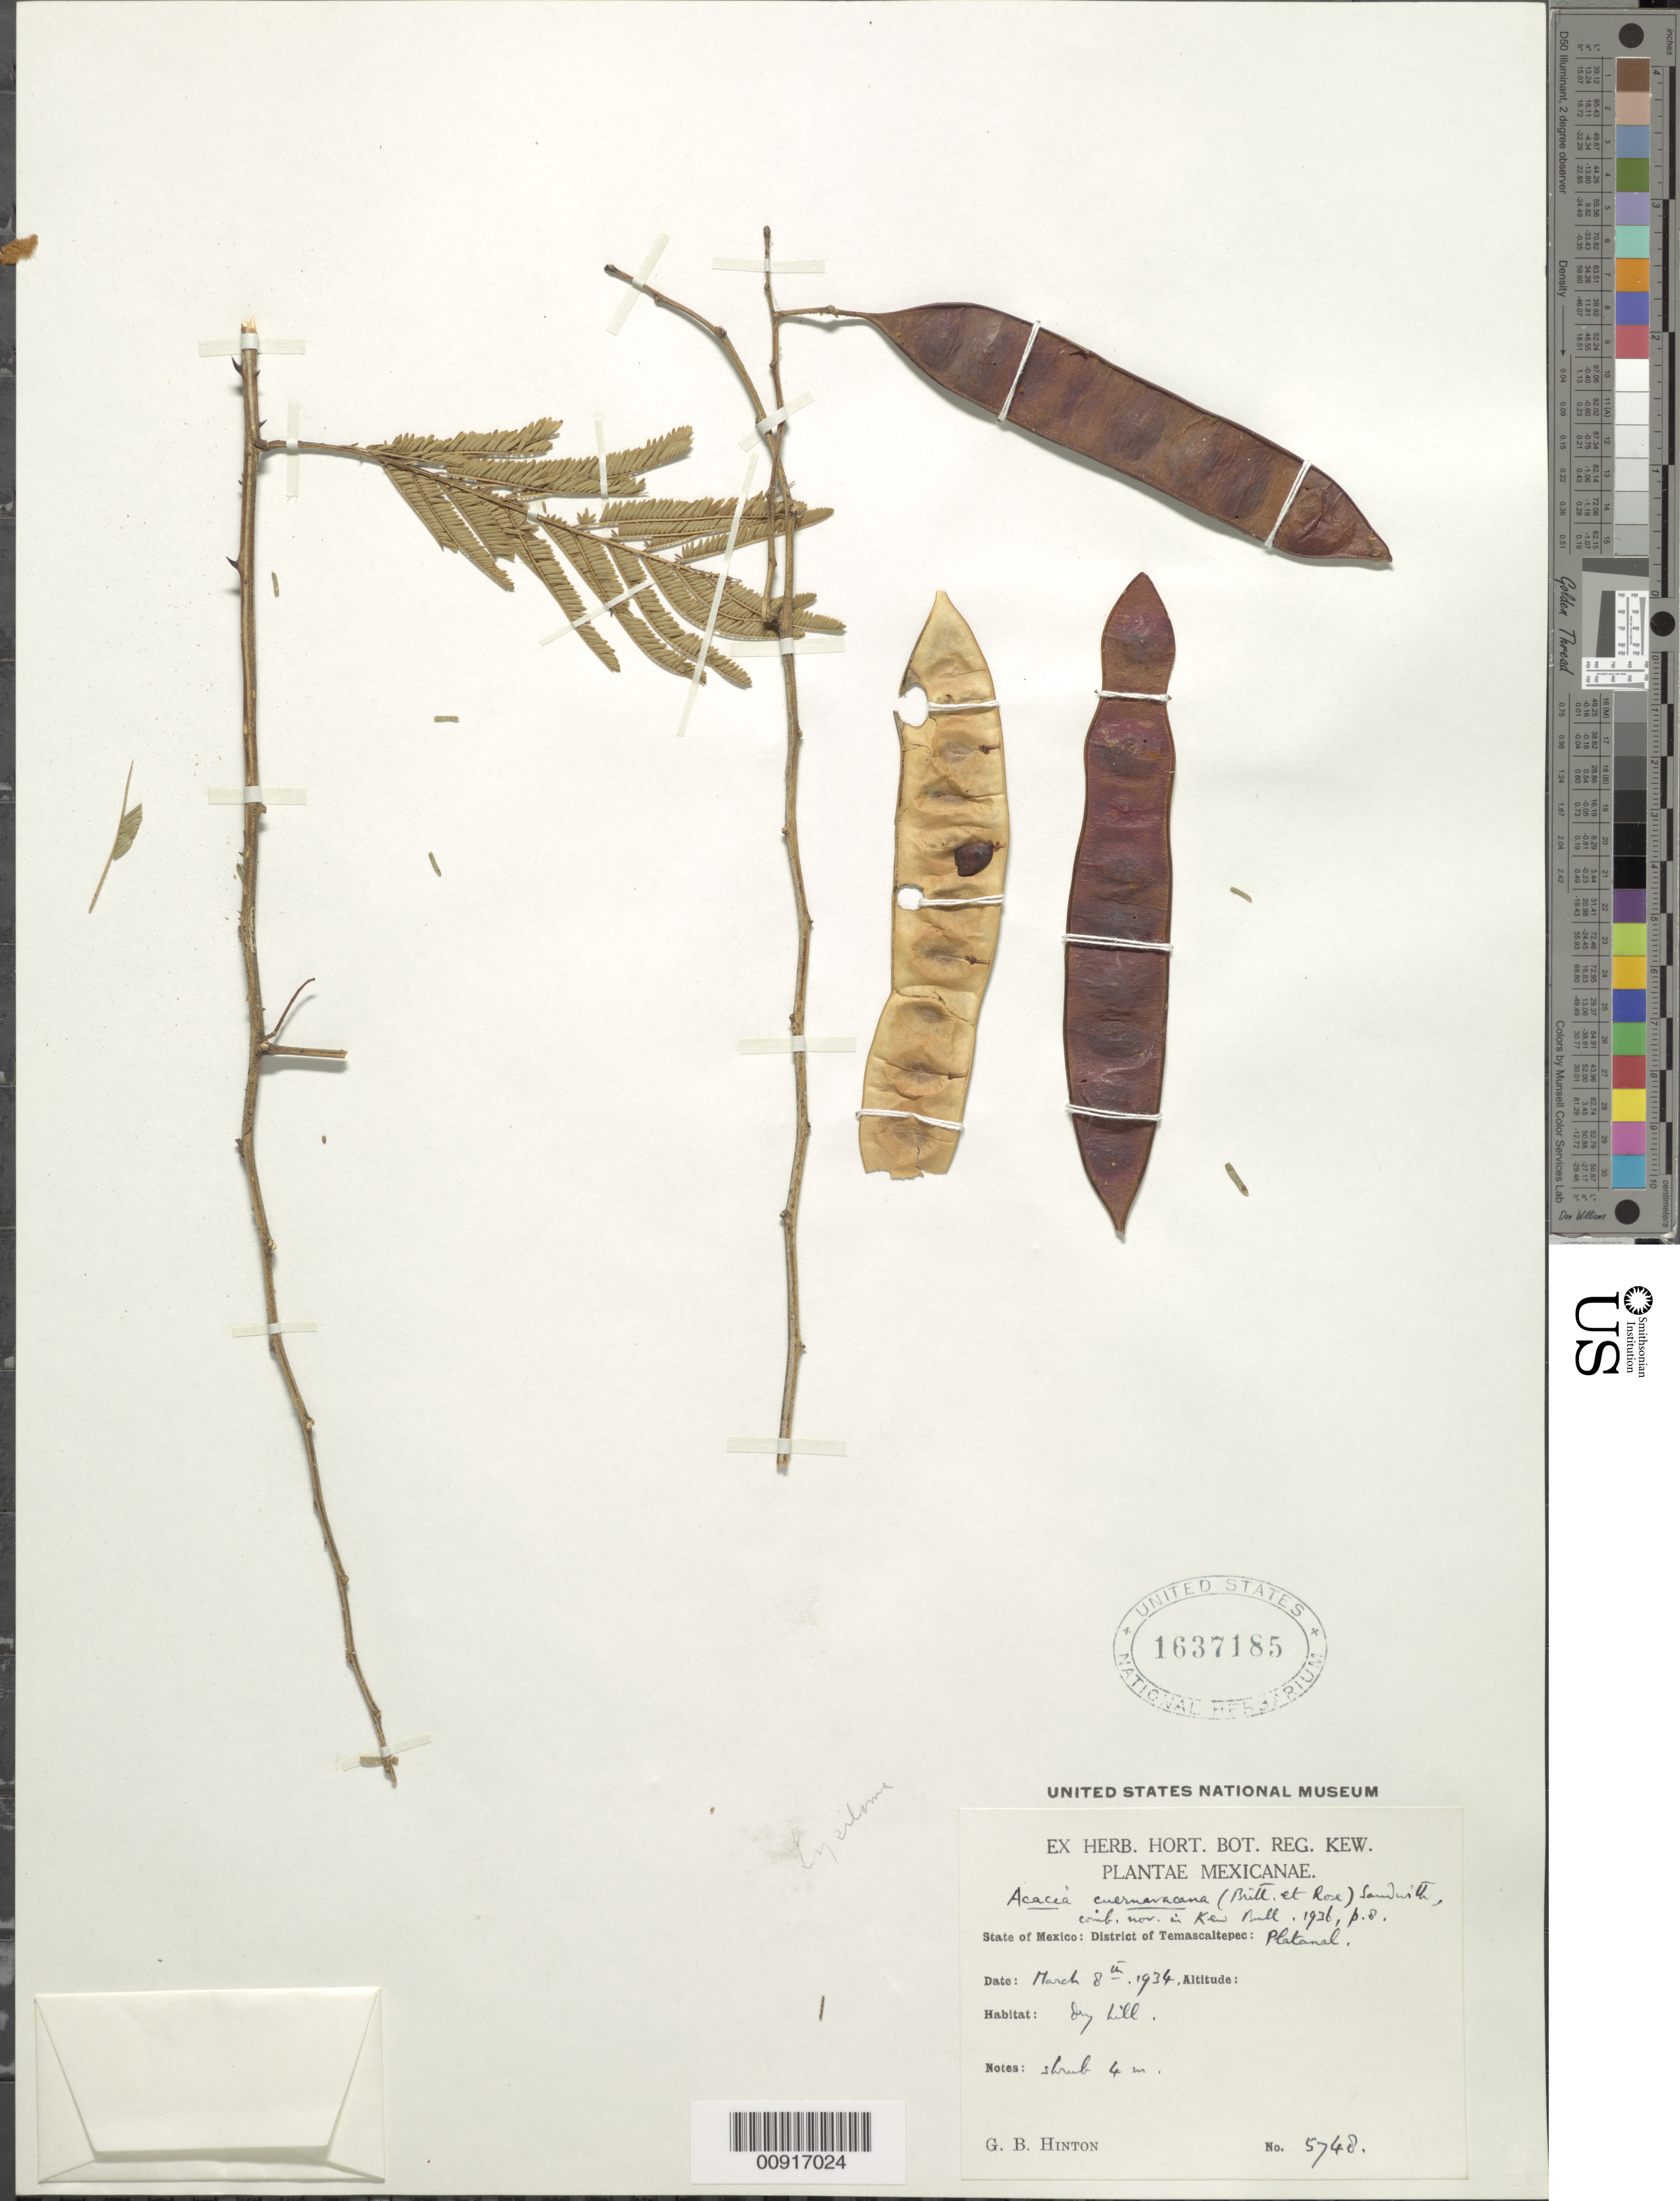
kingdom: Plantae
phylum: Tracheophyta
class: Magnoliopsida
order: Fabales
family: Fabaceae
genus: Lysiloma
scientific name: Lysiloma sp.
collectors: G. B. Hinton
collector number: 5748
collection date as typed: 08 Mar 1934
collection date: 1934-03-08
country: Mexico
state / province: México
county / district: Temascaltepec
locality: State of Mexico: District of Temascaltepec: Platanal.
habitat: Dry hill.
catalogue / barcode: US 1637185